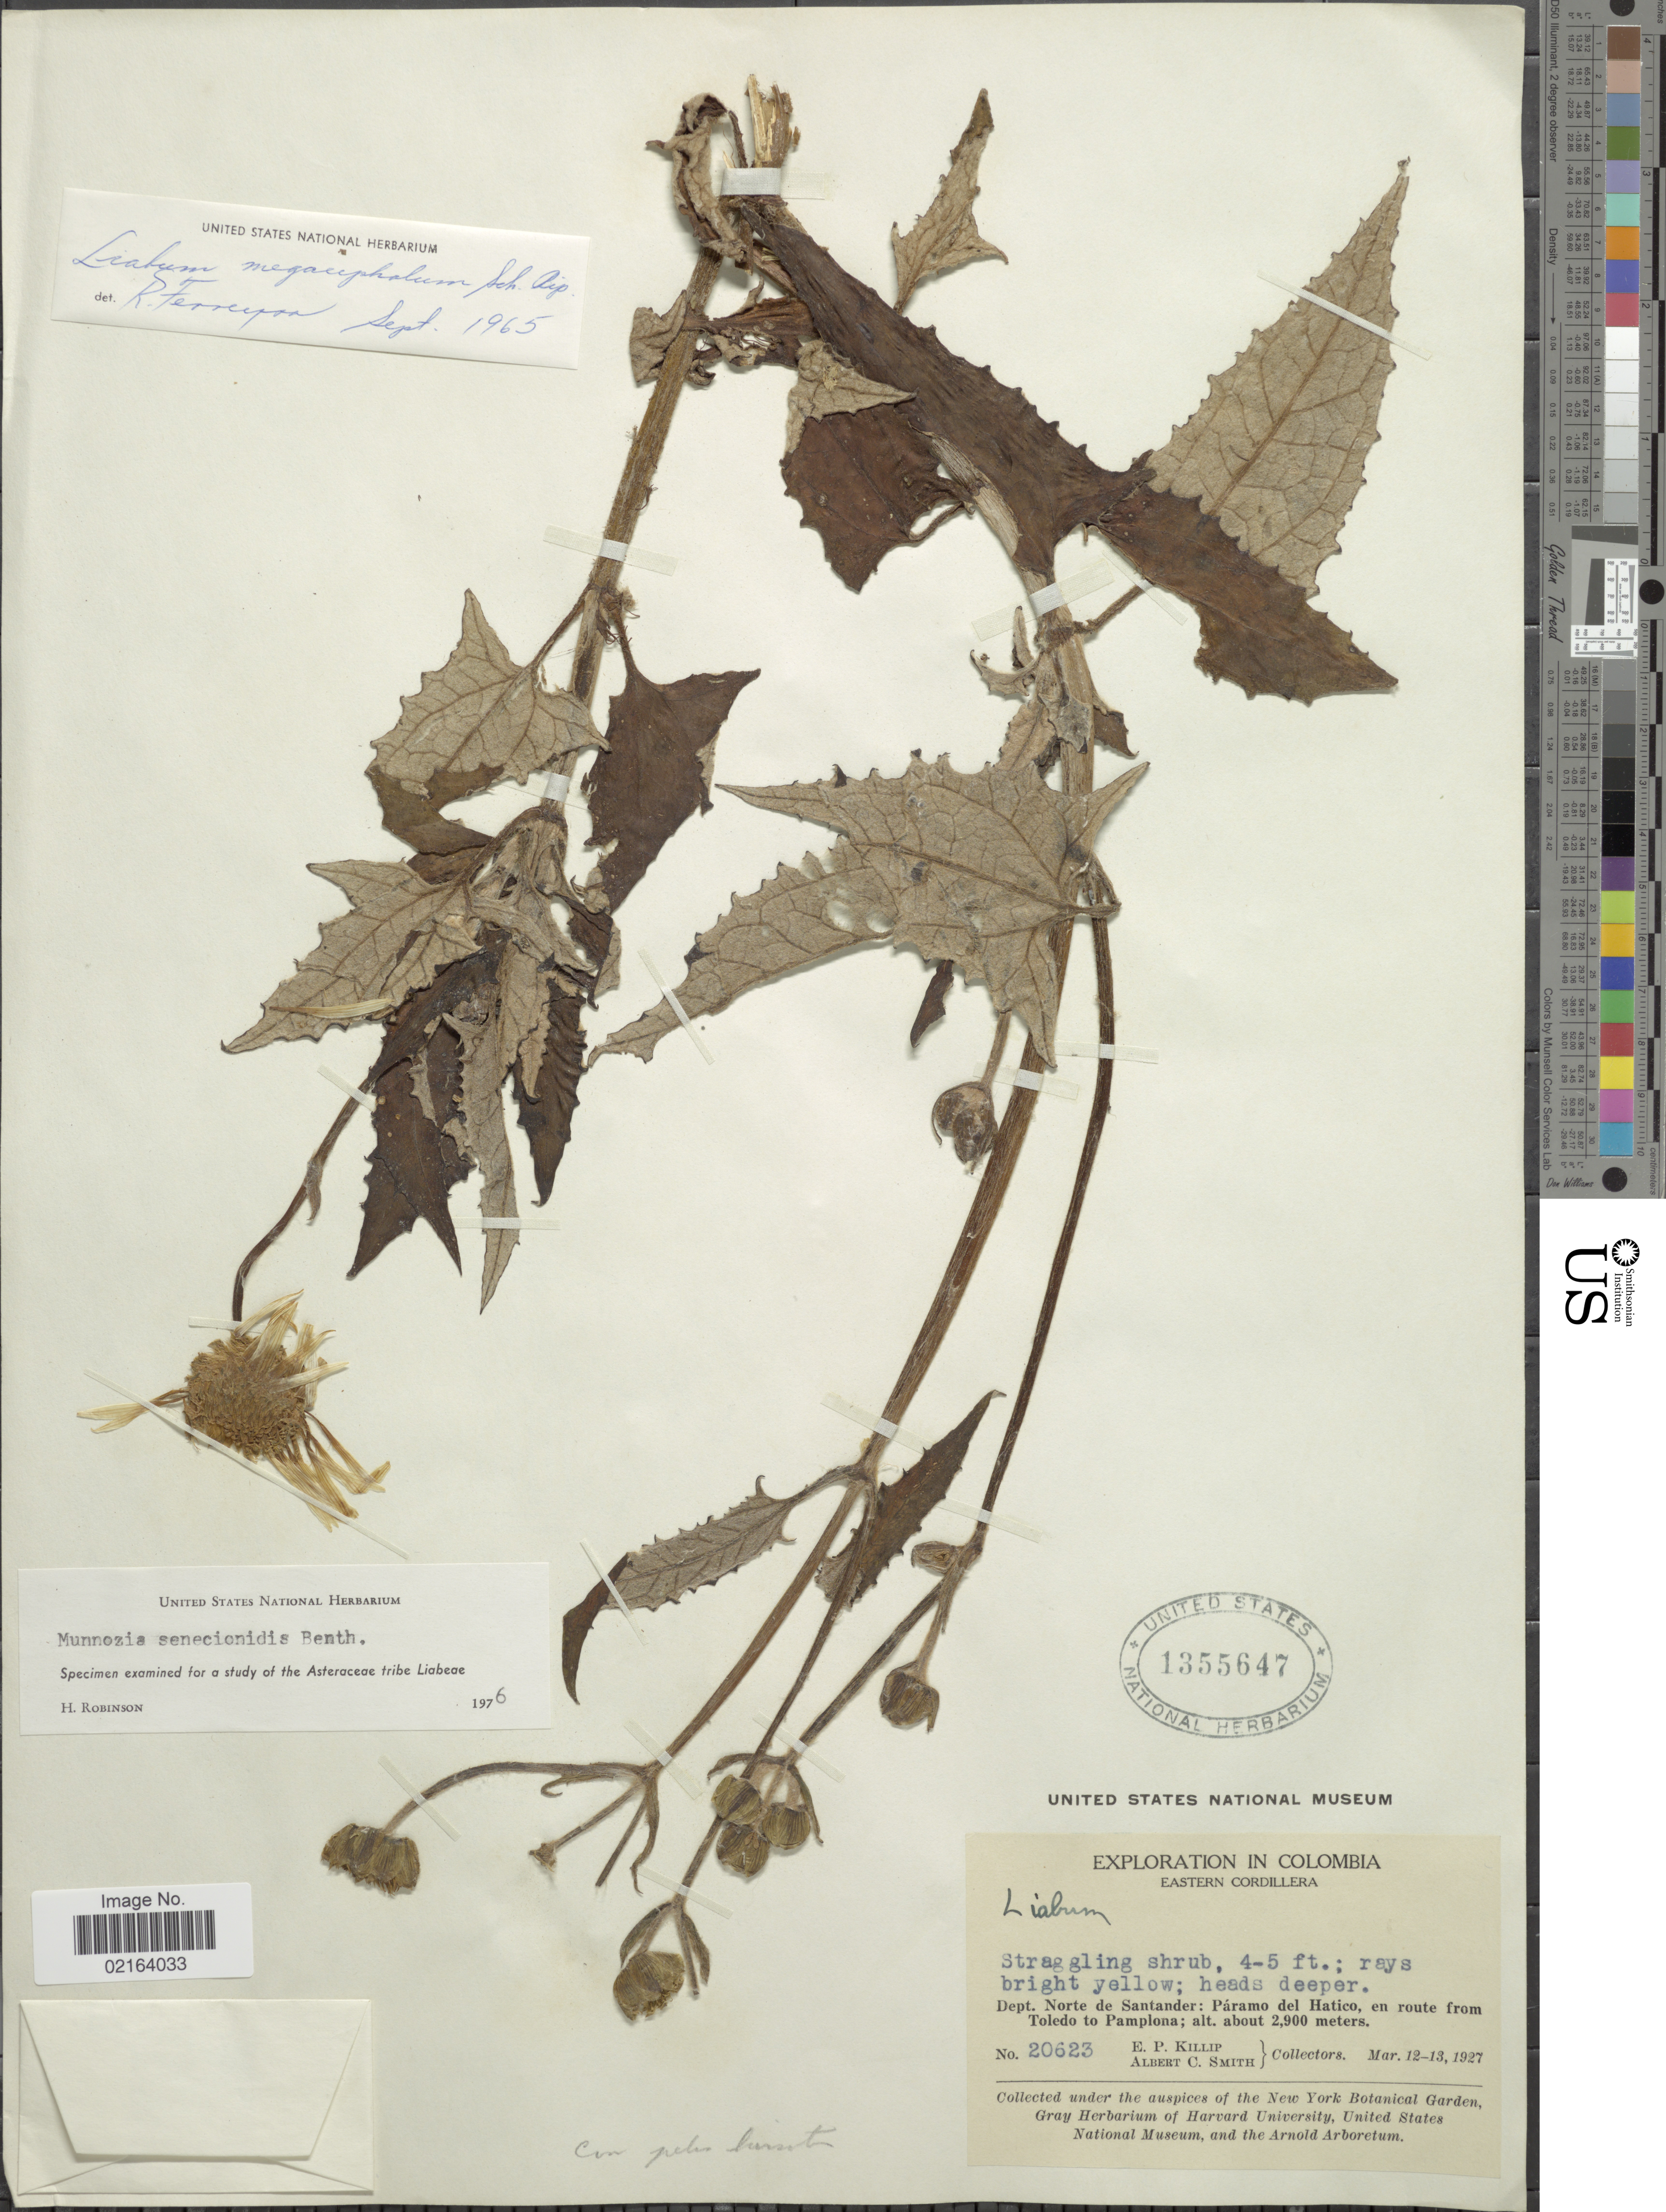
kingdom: Plantae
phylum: Tracheophyta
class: Magnoliopsida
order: Asterales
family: Asteraceae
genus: Munnozia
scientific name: Munnozia senecionidis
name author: Benth.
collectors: E. P. Killip & A. C. Smith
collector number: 20623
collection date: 1927-03-12/1927-03-13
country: Colombia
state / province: Norte de Santander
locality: Eastern Cordillera, Dept. Norte de Santander: Paramo del Hatico, en route from Toledo to Pamplona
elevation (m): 2900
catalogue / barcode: US 1355647